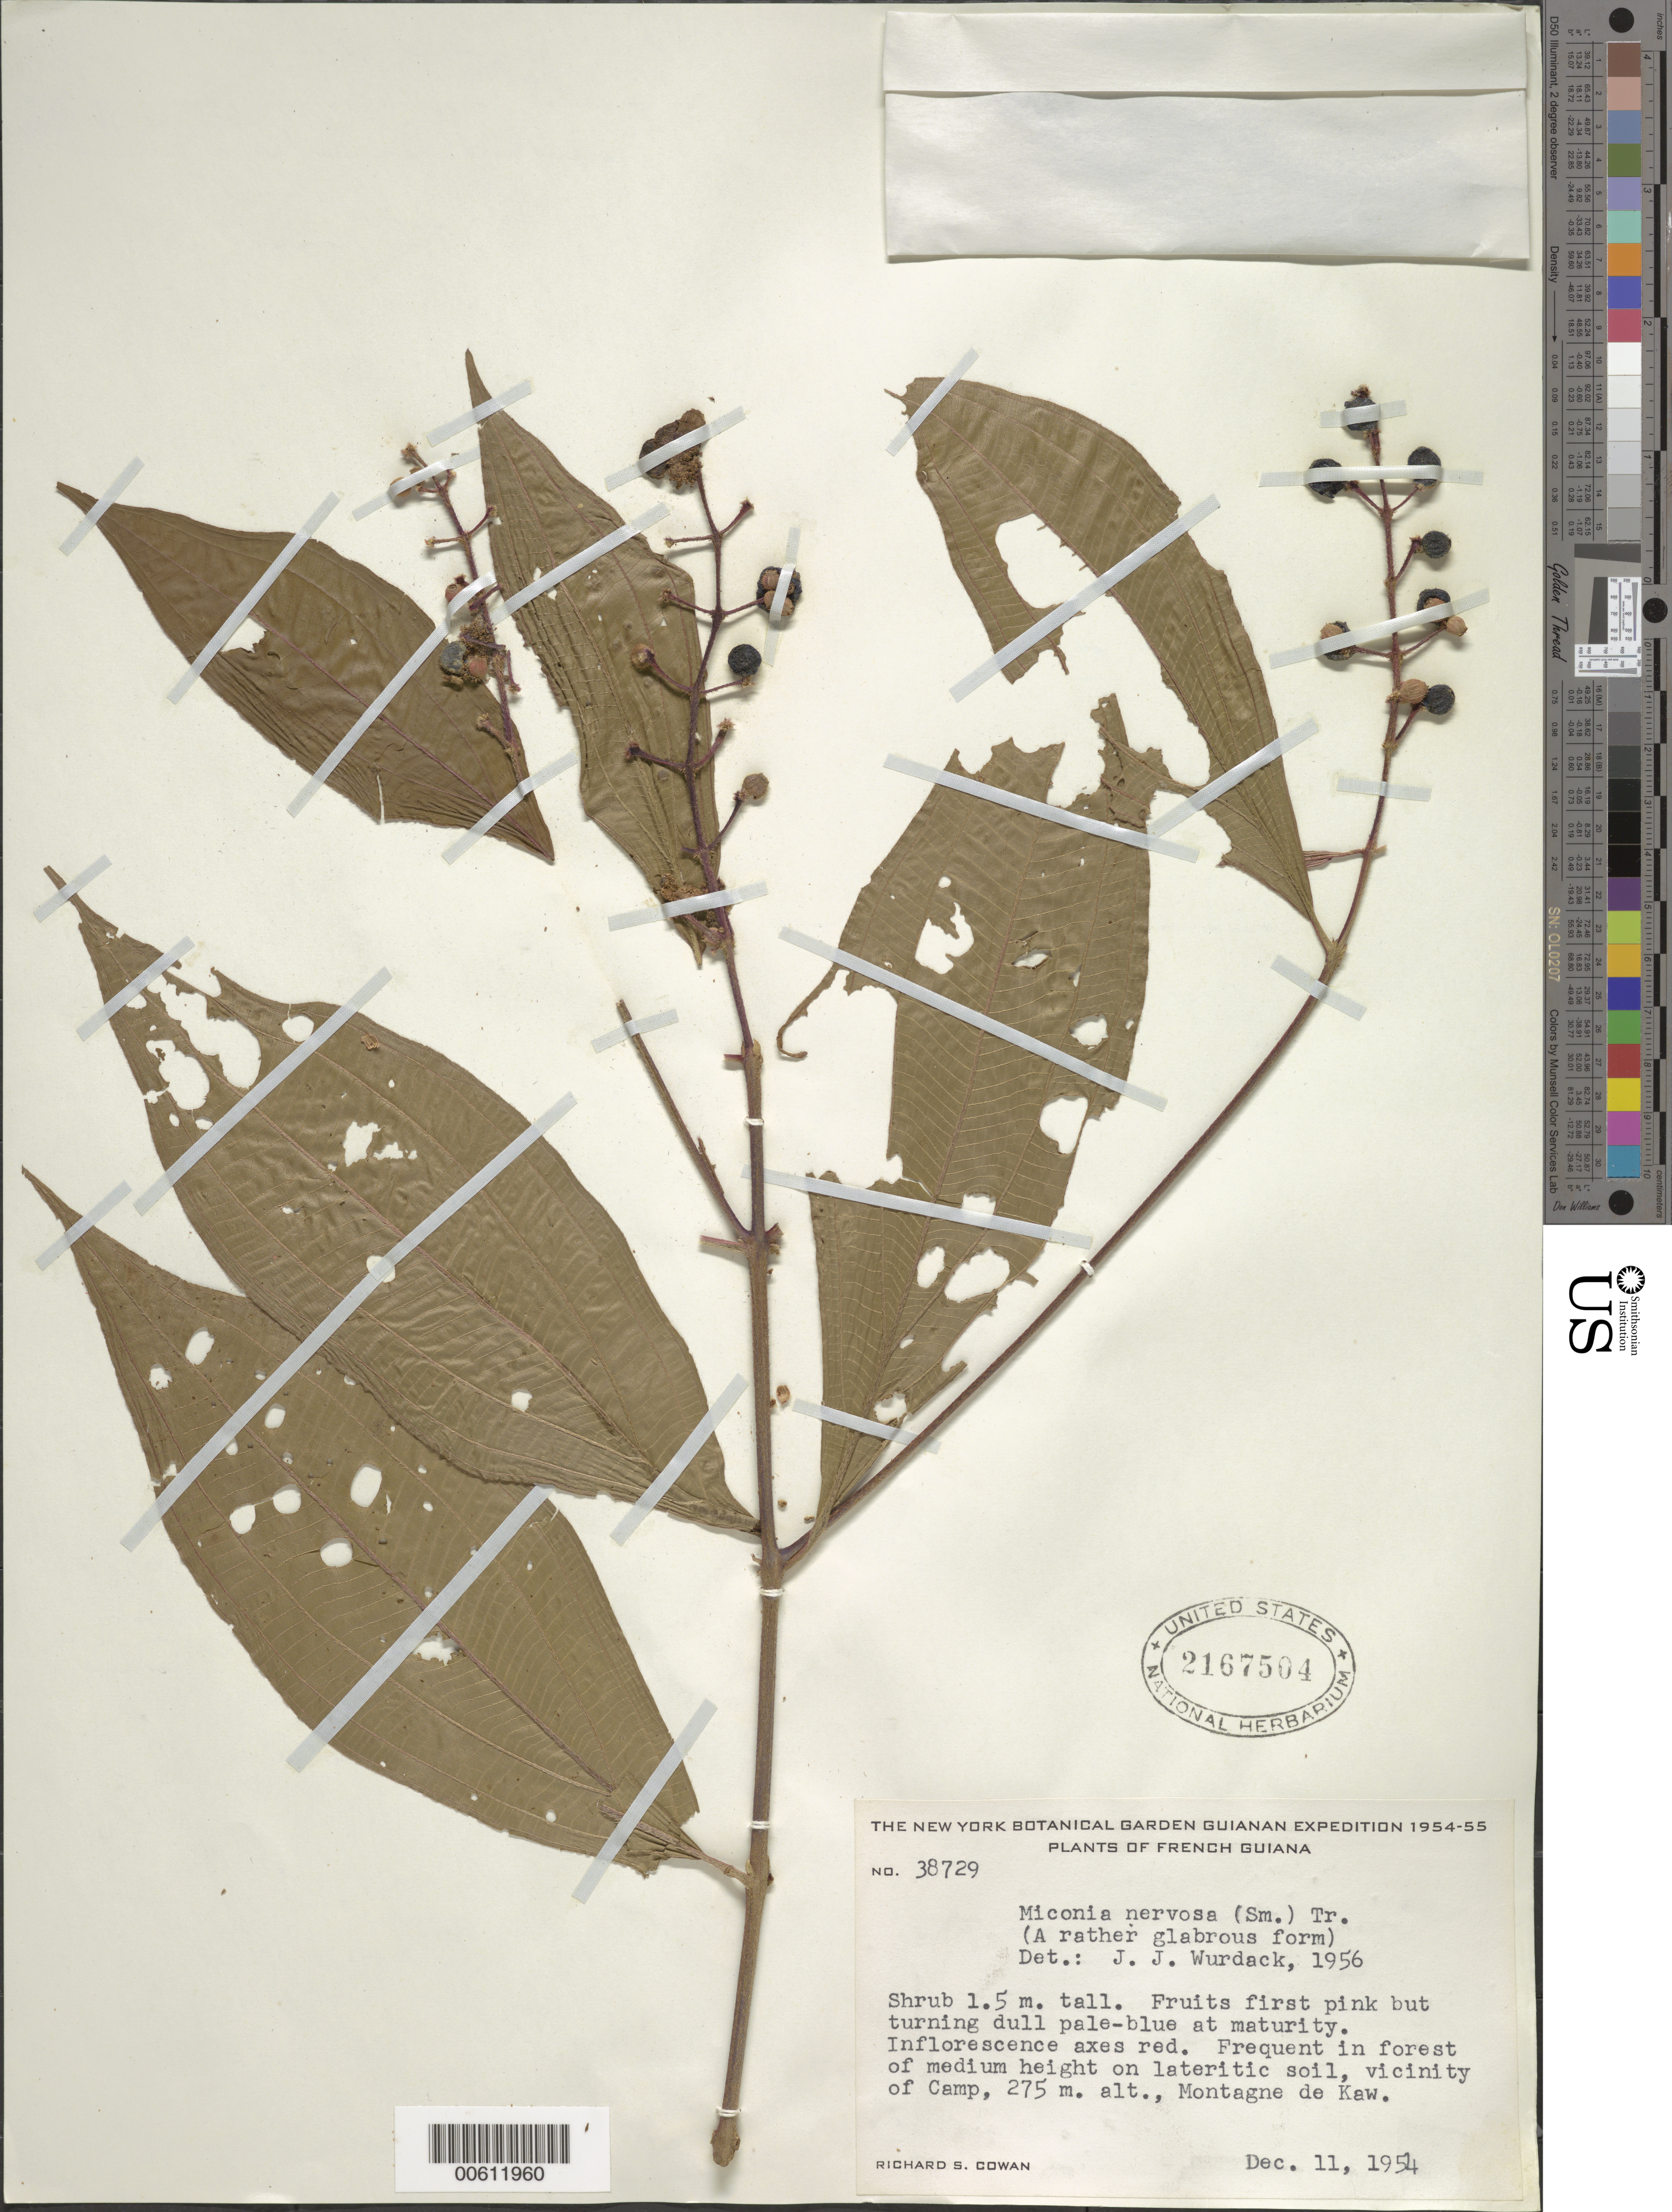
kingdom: Plantae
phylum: Tracheophyta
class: Magnoliopsida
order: Myrtales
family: Melastomataceae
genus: Miconia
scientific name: Miconia nervosa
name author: (Sm.) Triana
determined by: Wurdack, John J., (US), US (UNITED STATES)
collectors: R. S. Cowan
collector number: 38729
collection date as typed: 11-Dec-54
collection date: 1954-12-11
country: French Guiana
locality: Montagne de Kaw, vic of Camp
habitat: Forest of medium height on lateritic soil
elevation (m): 275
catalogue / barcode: US 2167504